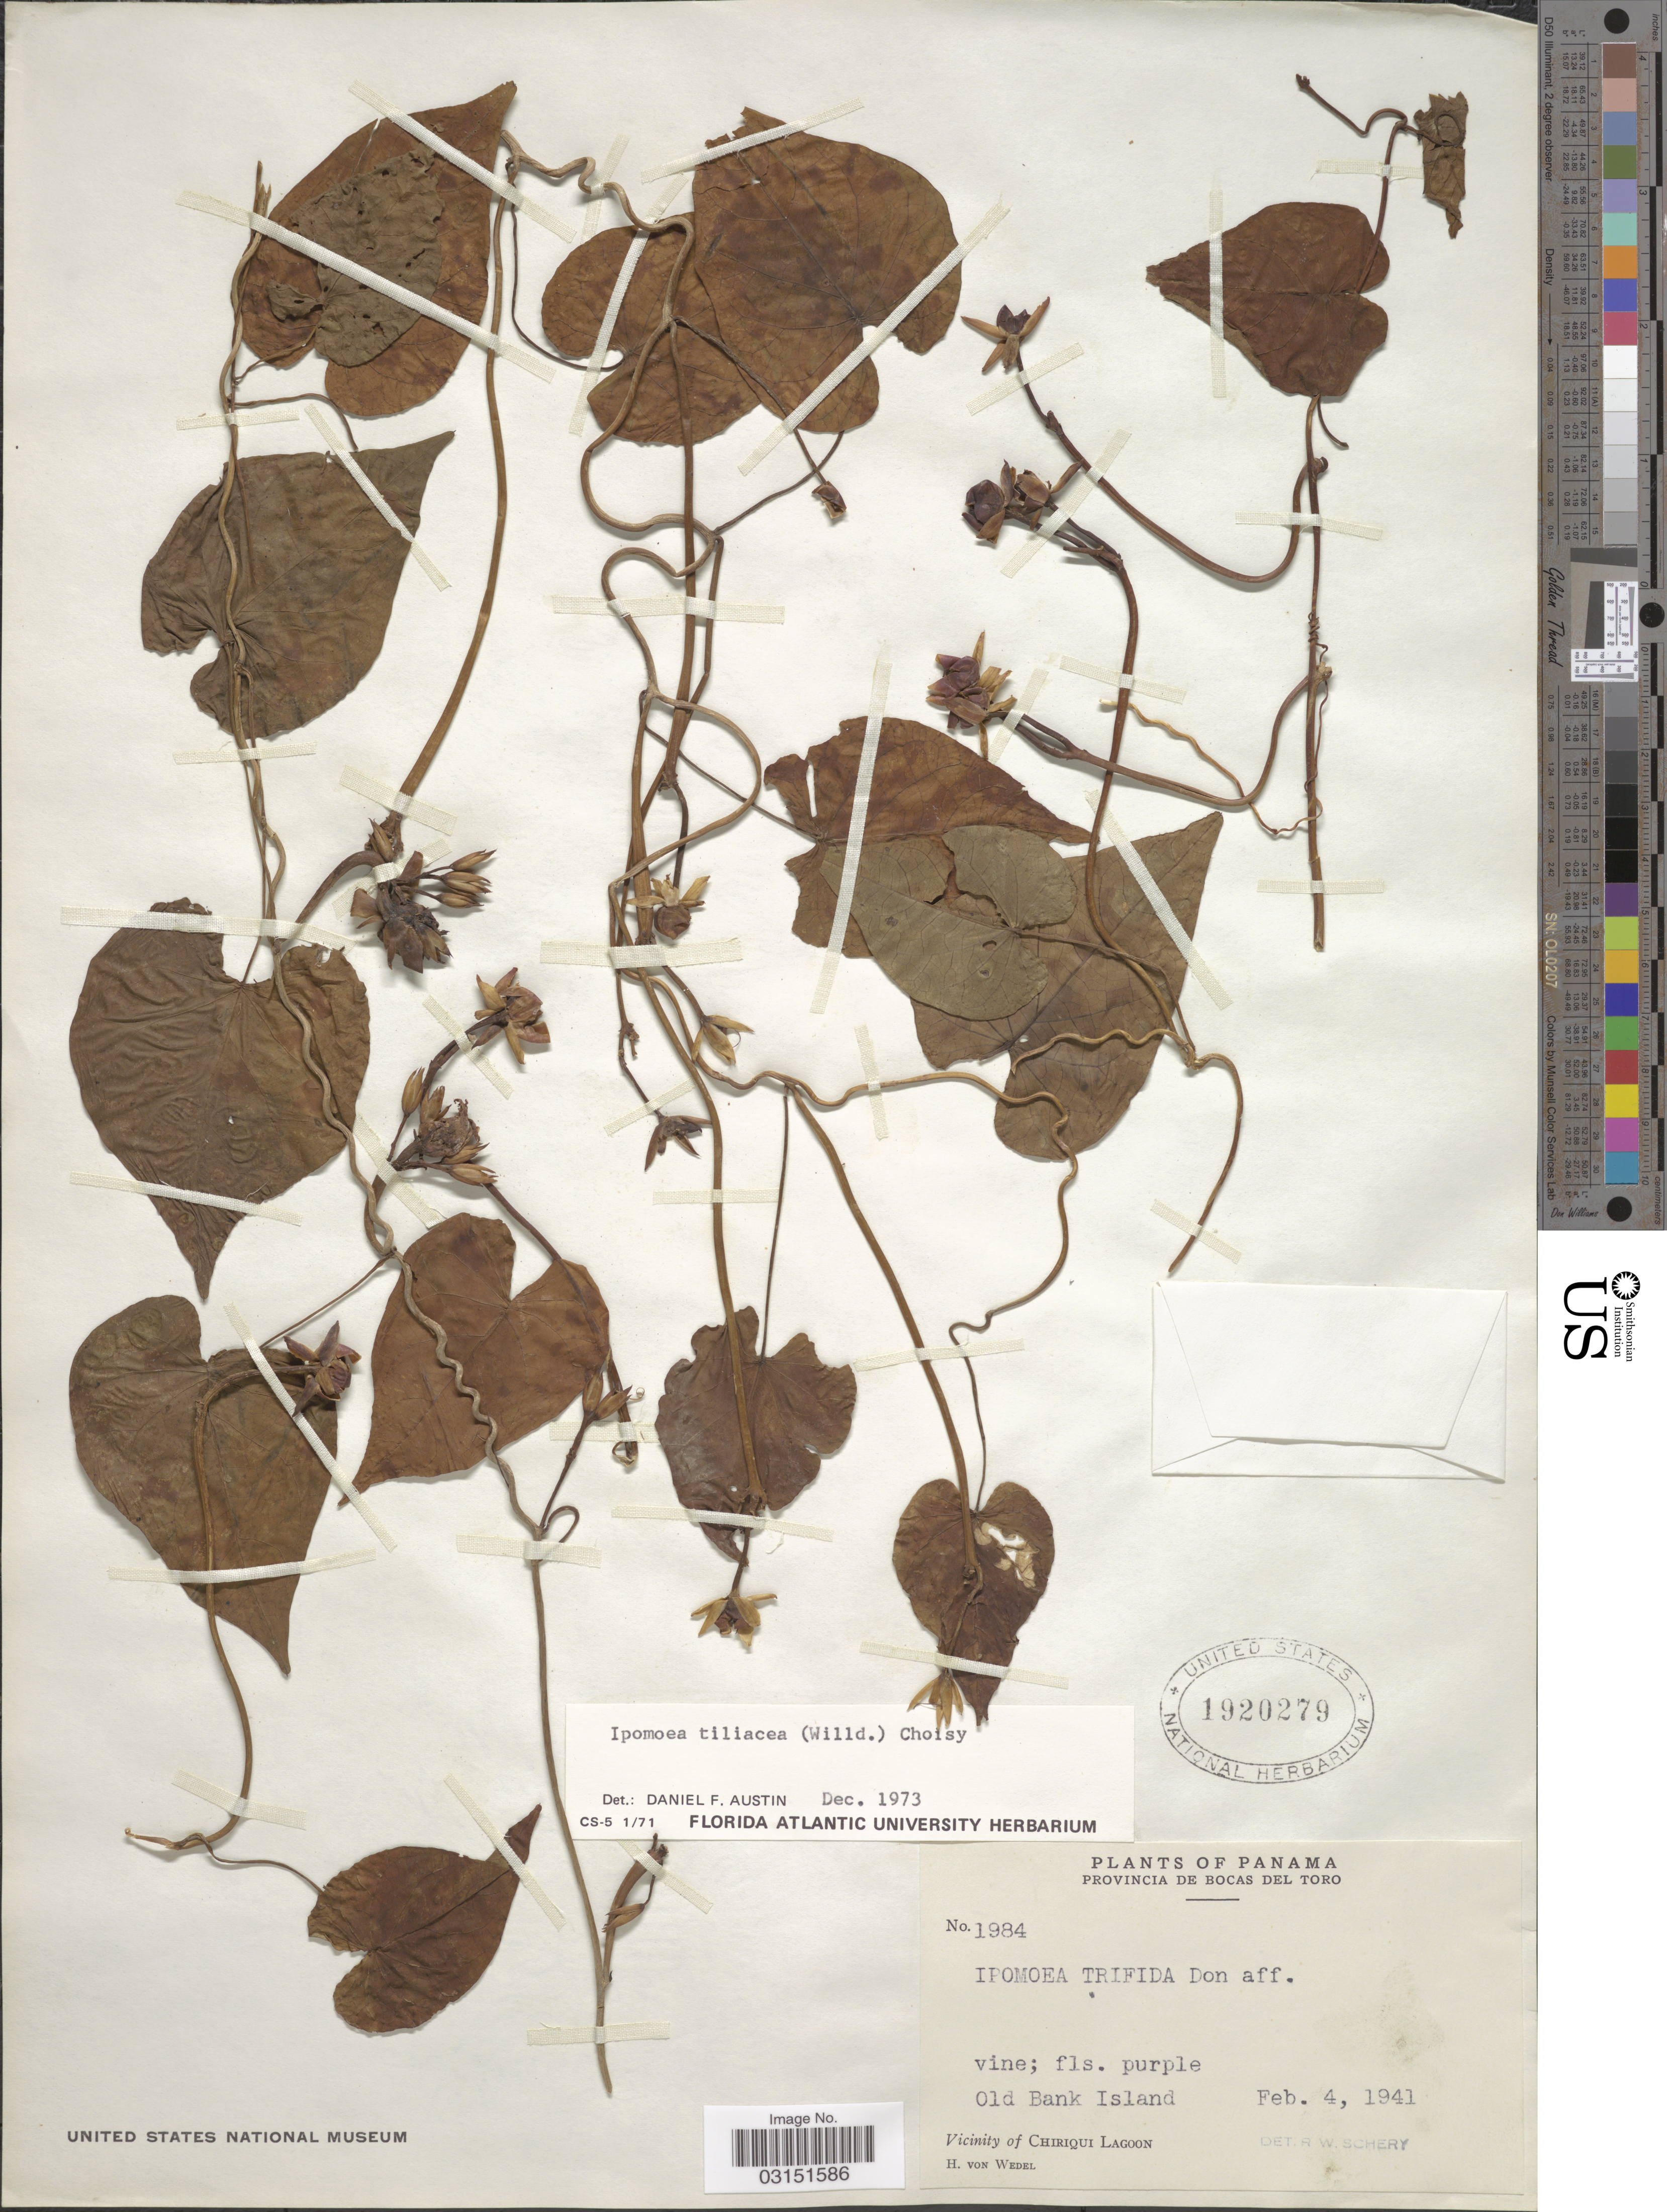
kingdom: Plantae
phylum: Tracheophyta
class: Magnoliopsida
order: Solanales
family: Convolvulaceae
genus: Ipomoea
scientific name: Ipomoea tiliacea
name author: (Willd.) Choisy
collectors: H. von Wedel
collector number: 1984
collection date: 1941-02-04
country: Panama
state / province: Bocas del Toro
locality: Old Bank Island. Vicinity of Chiriqui Lagoon.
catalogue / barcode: US 1920279